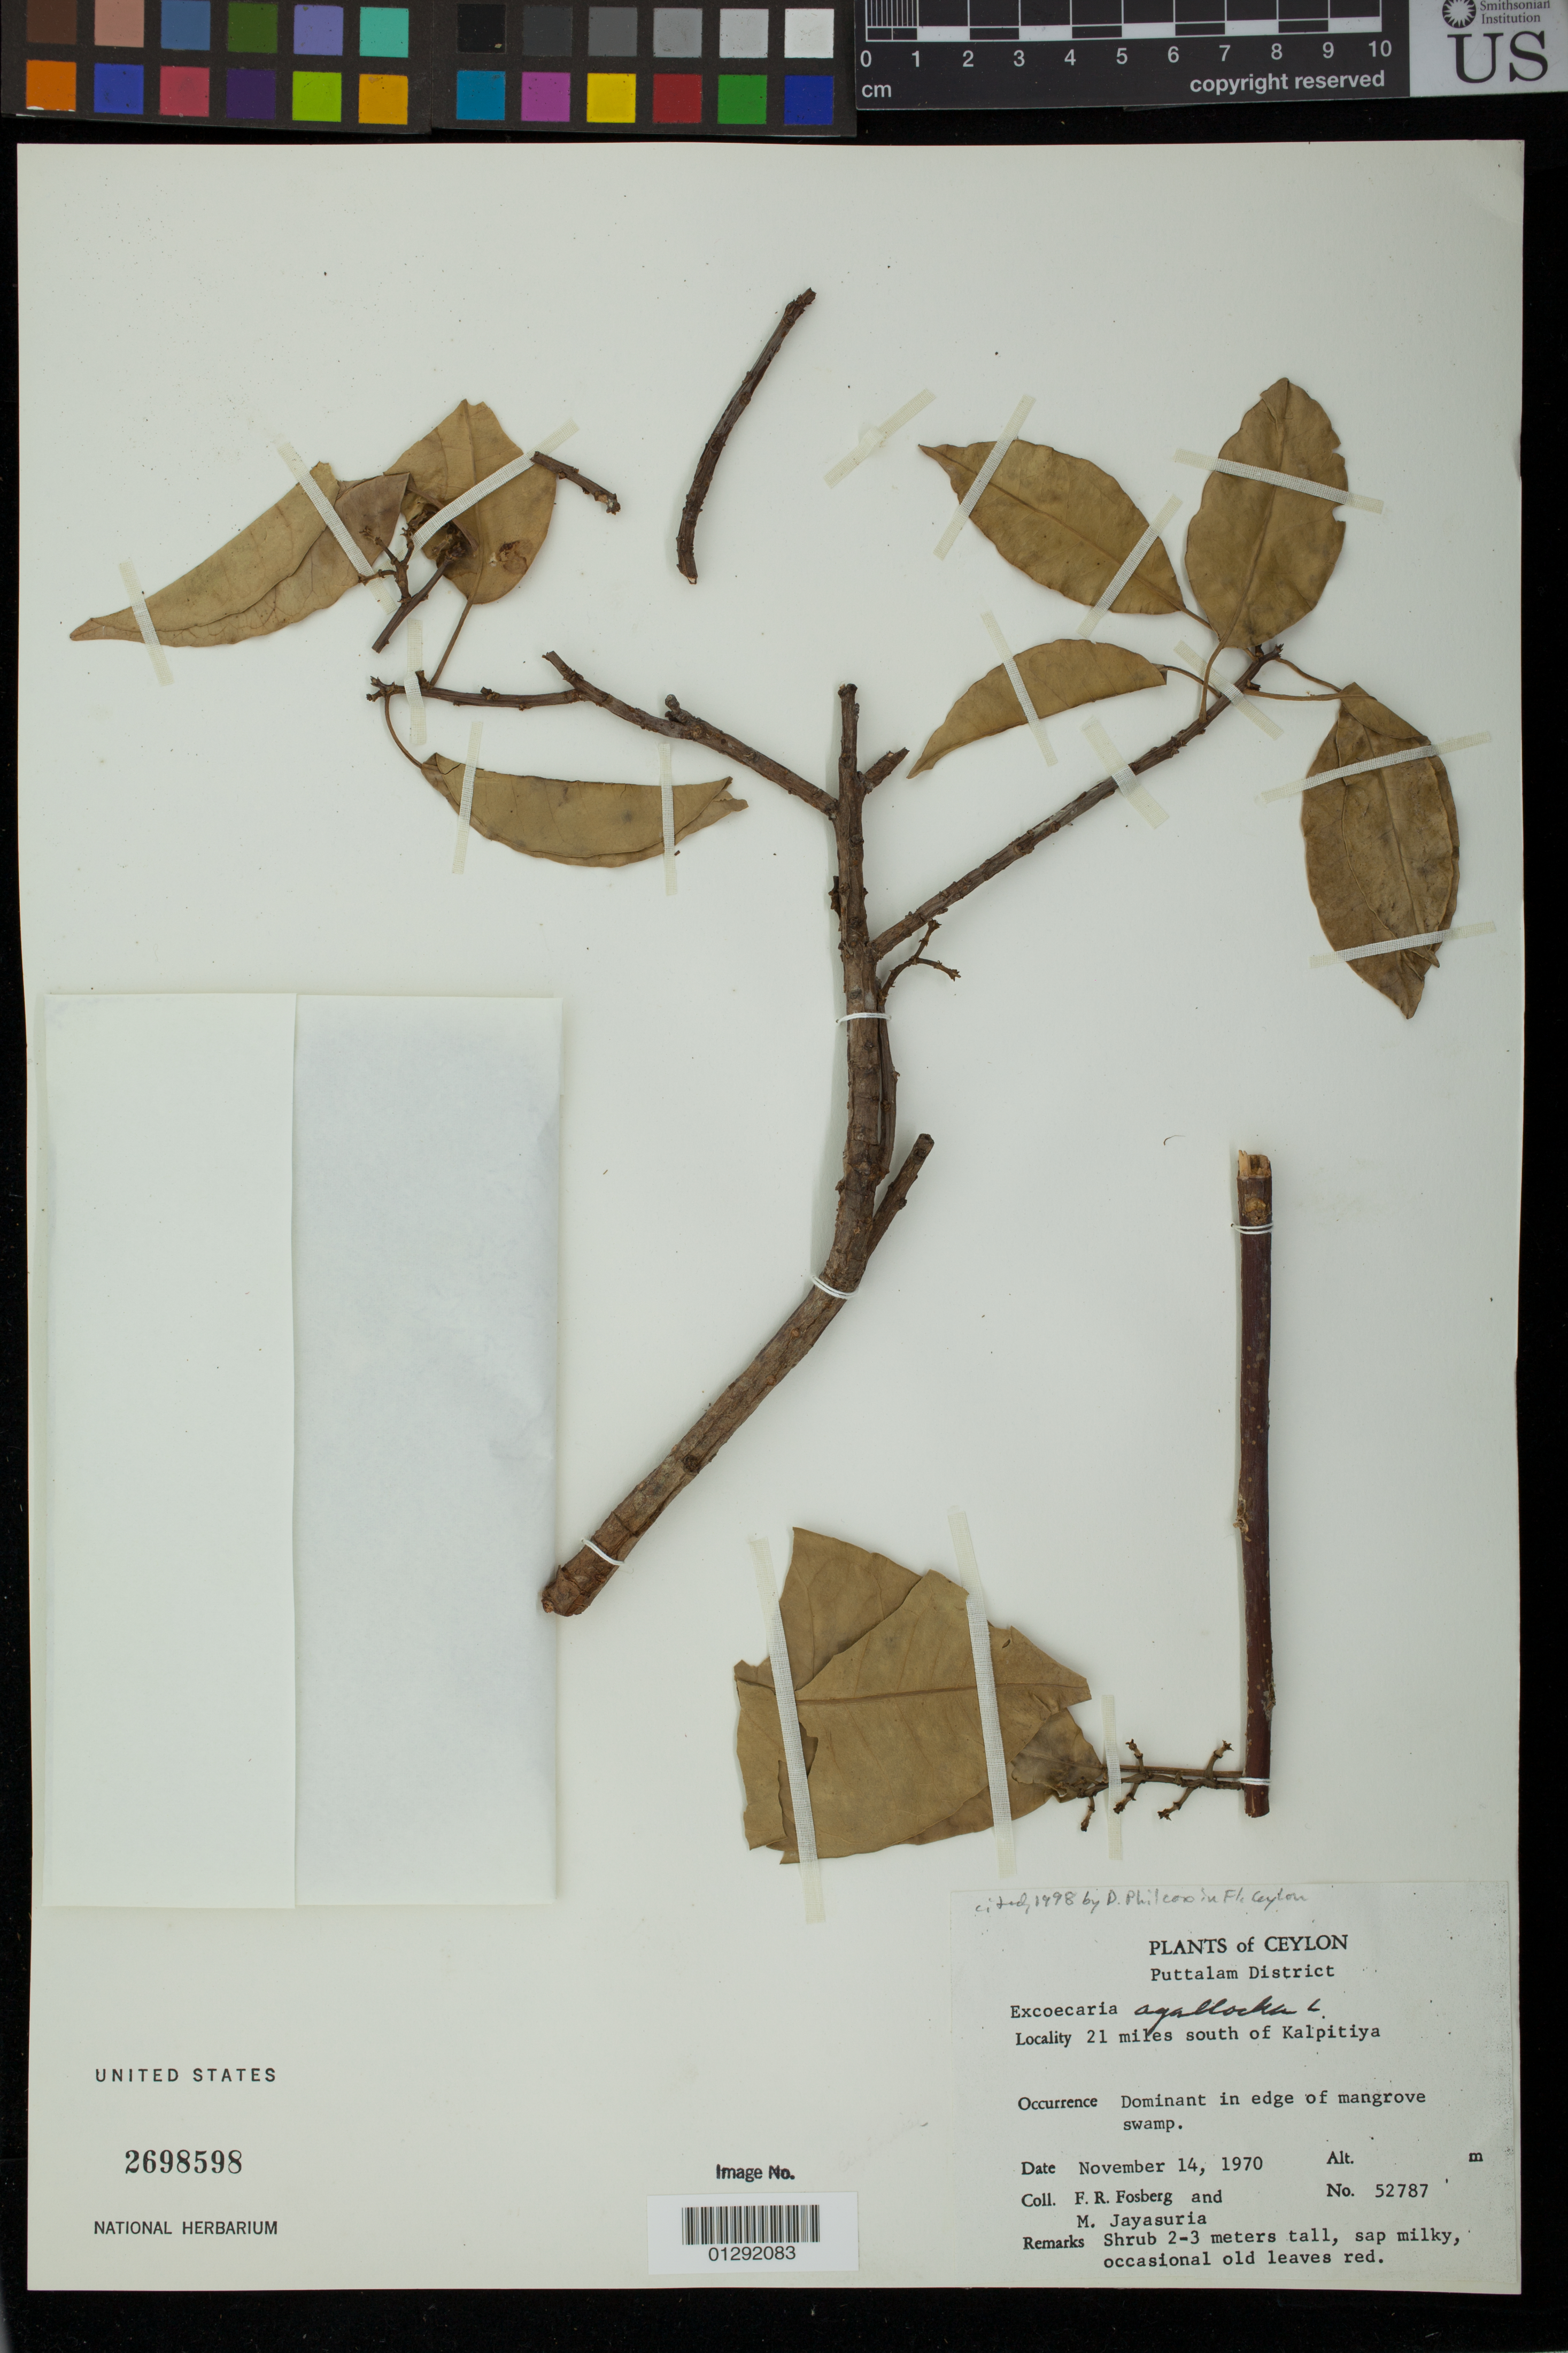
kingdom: Plantae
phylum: Tracheophyta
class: Magnoliopsida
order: Malpighiales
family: Euphorbiaceae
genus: Excoecaria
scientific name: Excoecaria agallocha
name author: L.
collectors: F. R. Fosberg & M. Jayasuria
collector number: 52787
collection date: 1970-11-14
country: Sri Lanka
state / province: North Western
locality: Ceylon. Puttalam District. 21 miles south of Kalpitiya.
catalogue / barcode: US 2698598